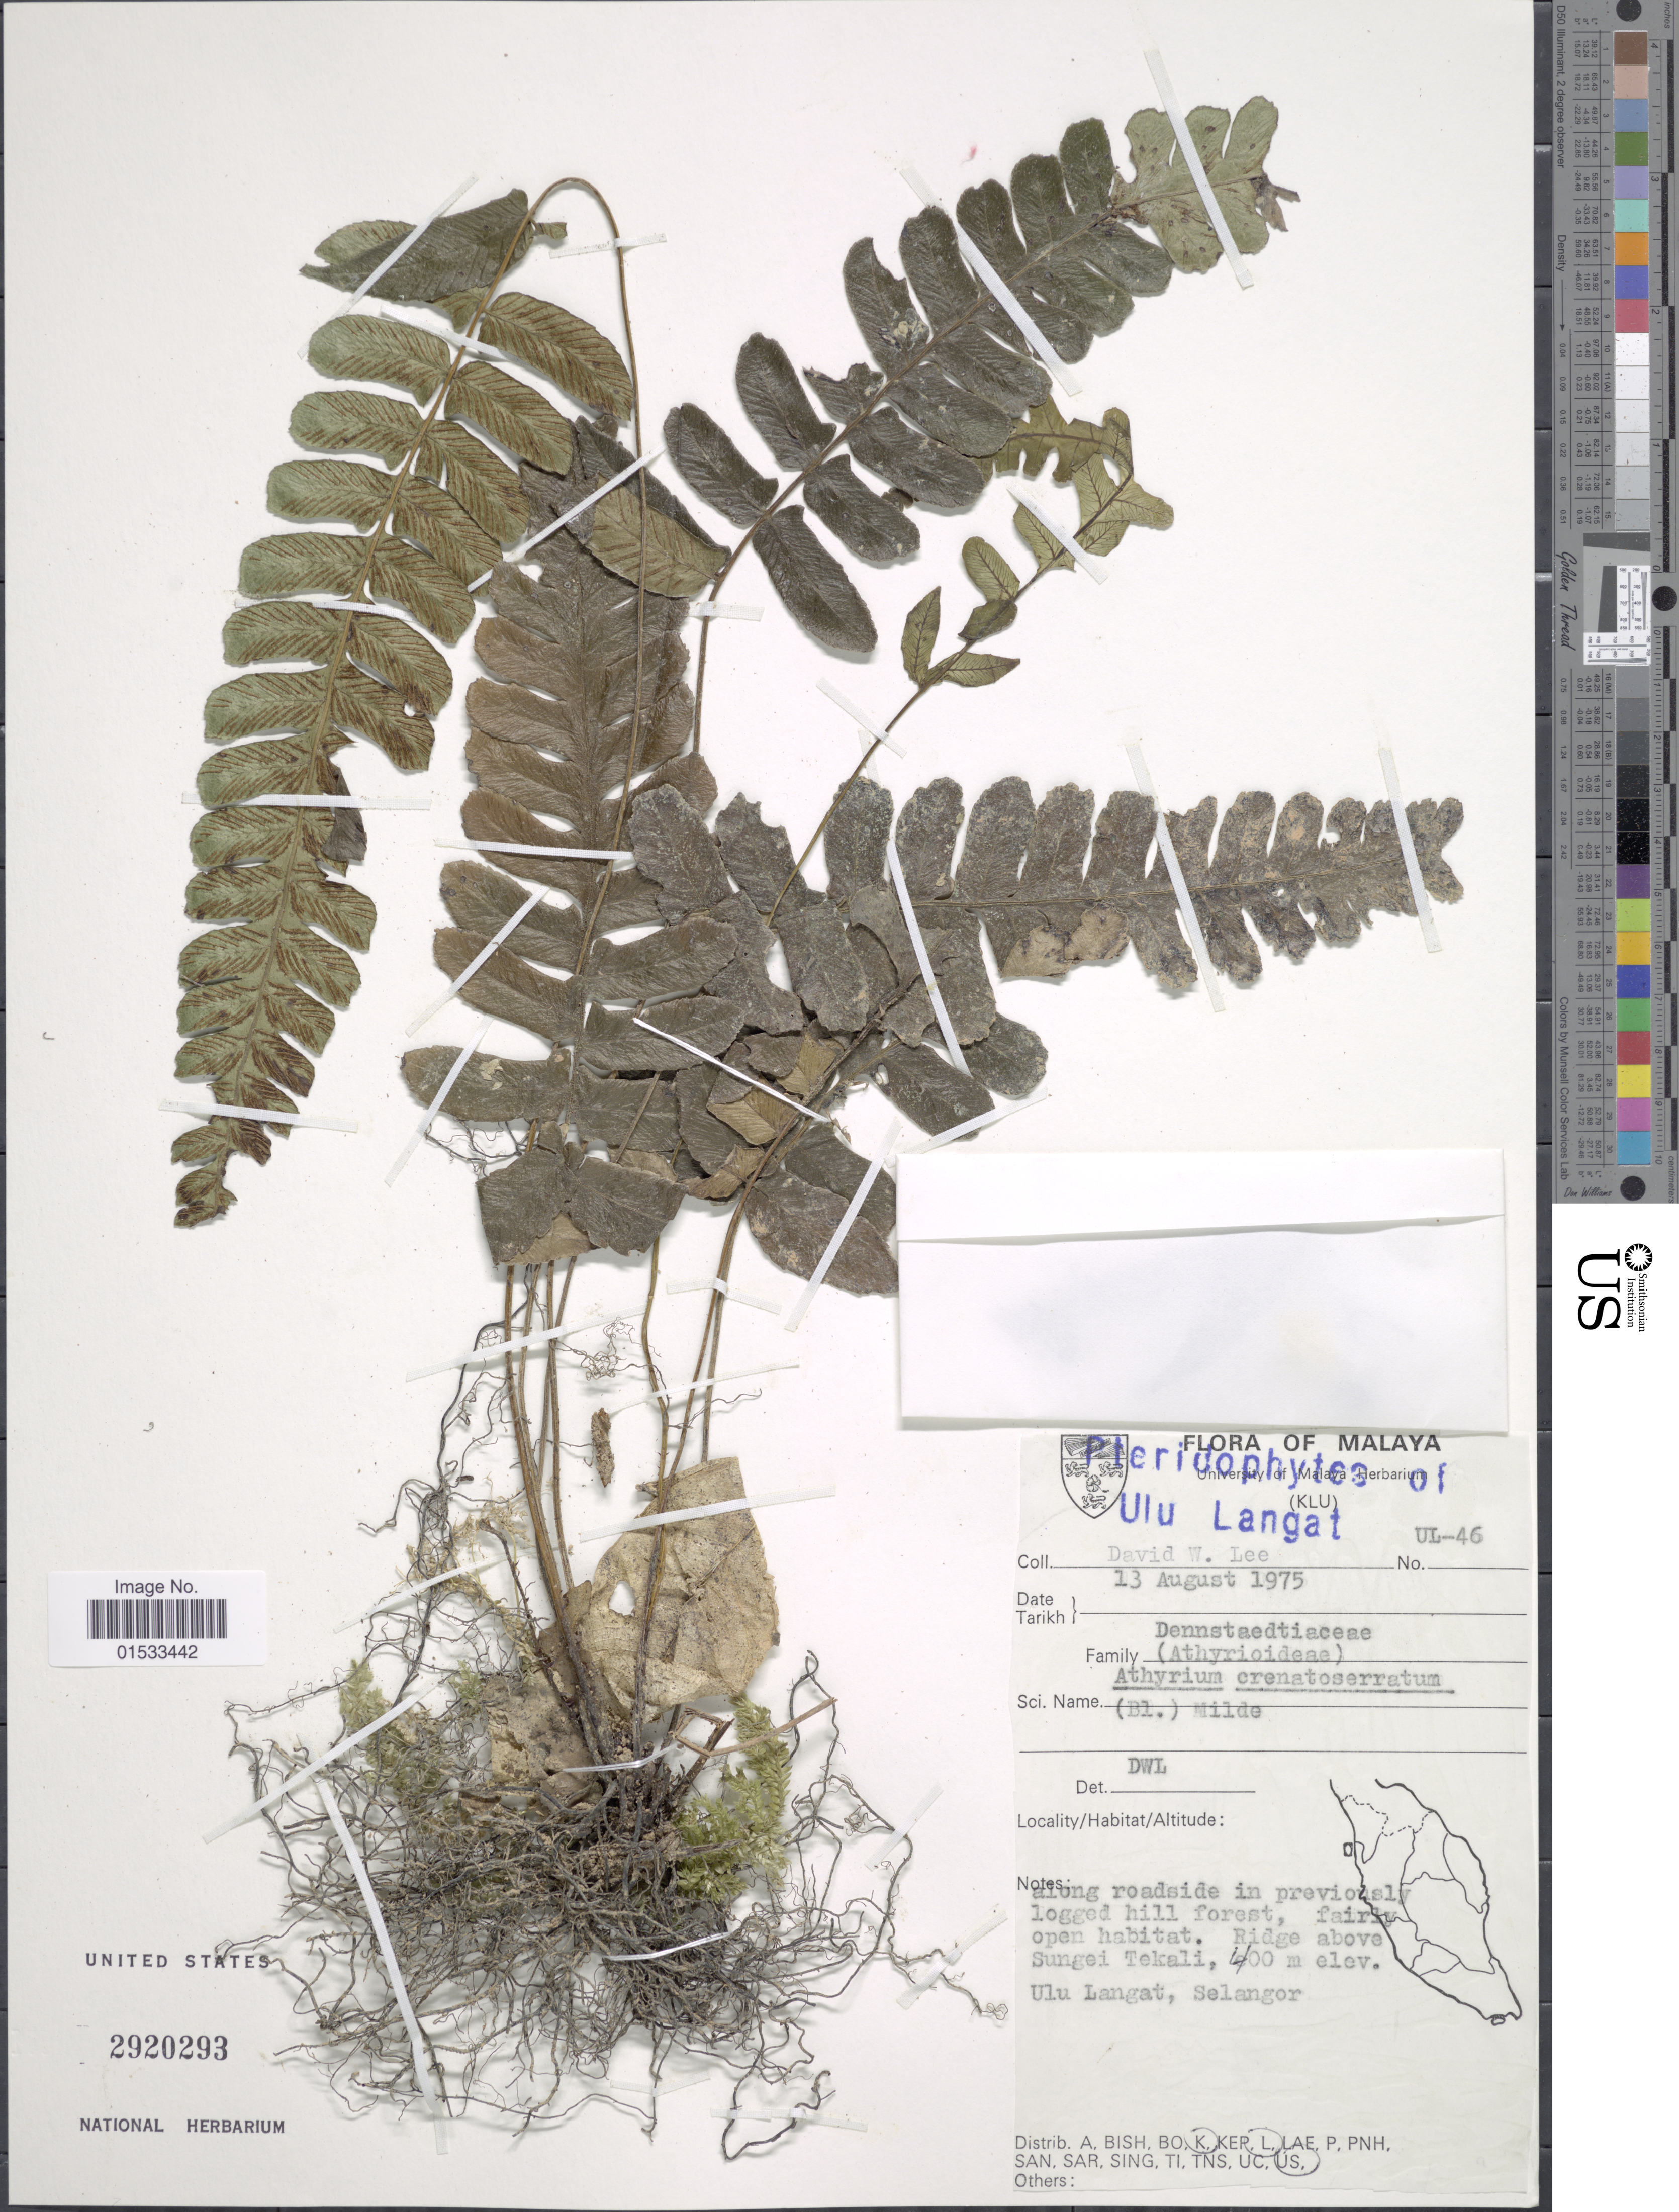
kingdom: Plantae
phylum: Tracheophyta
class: Polypodiopsida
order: Polypodiales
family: Athyriaceae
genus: Diplazium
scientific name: Diplazium crenatoserratum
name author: (Blume) T. Moore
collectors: D. Lee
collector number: UL-46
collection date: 1975-08-13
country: Malaysia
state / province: Selangor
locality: Malaya, along roadside in previously logged hill forest, ridge above Sungei Tekali, Ulu Langat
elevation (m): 400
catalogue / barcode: US 2920293